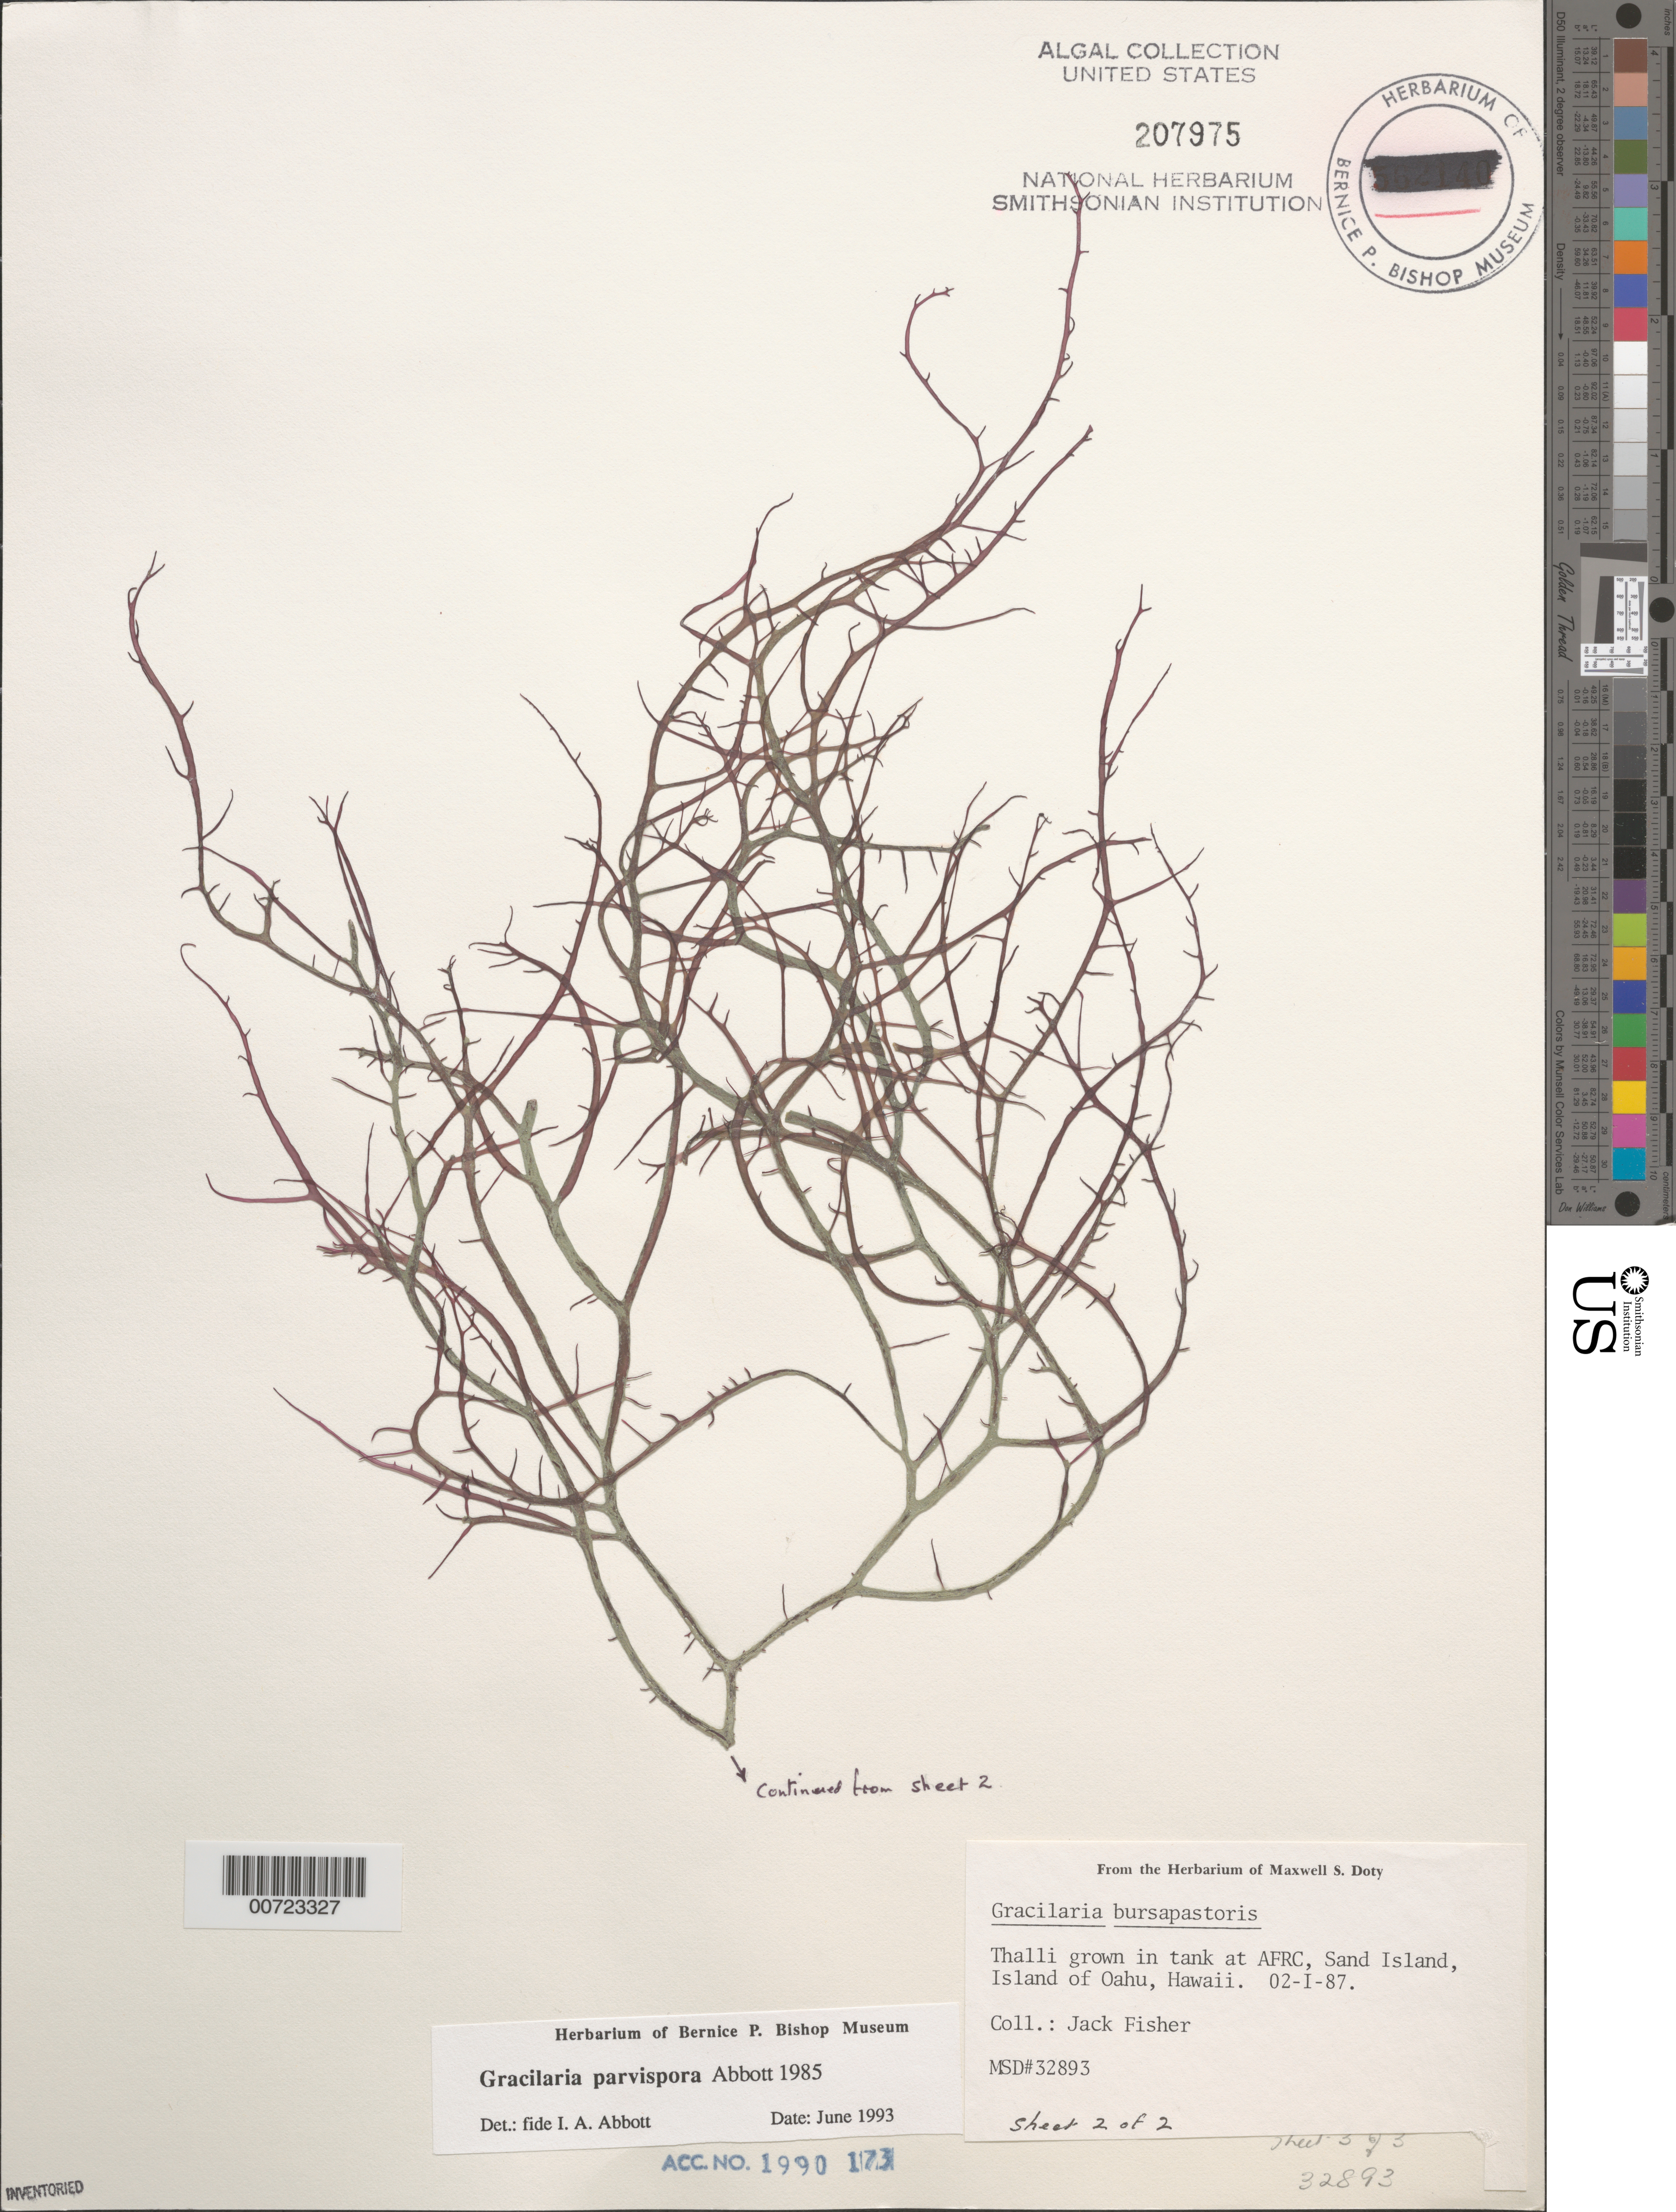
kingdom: Plantae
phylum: Rhodophyta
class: Florideophyceae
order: Gracilariales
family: Gracilariaceae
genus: Gracilaria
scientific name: Gracilaria parvispora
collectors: J. Fisher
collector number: MSD 32893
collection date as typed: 02 Jan 1987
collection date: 1987-01-02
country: United States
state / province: Hawaii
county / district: Honolulu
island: Oahu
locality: Sand Island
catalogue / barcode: US 207975